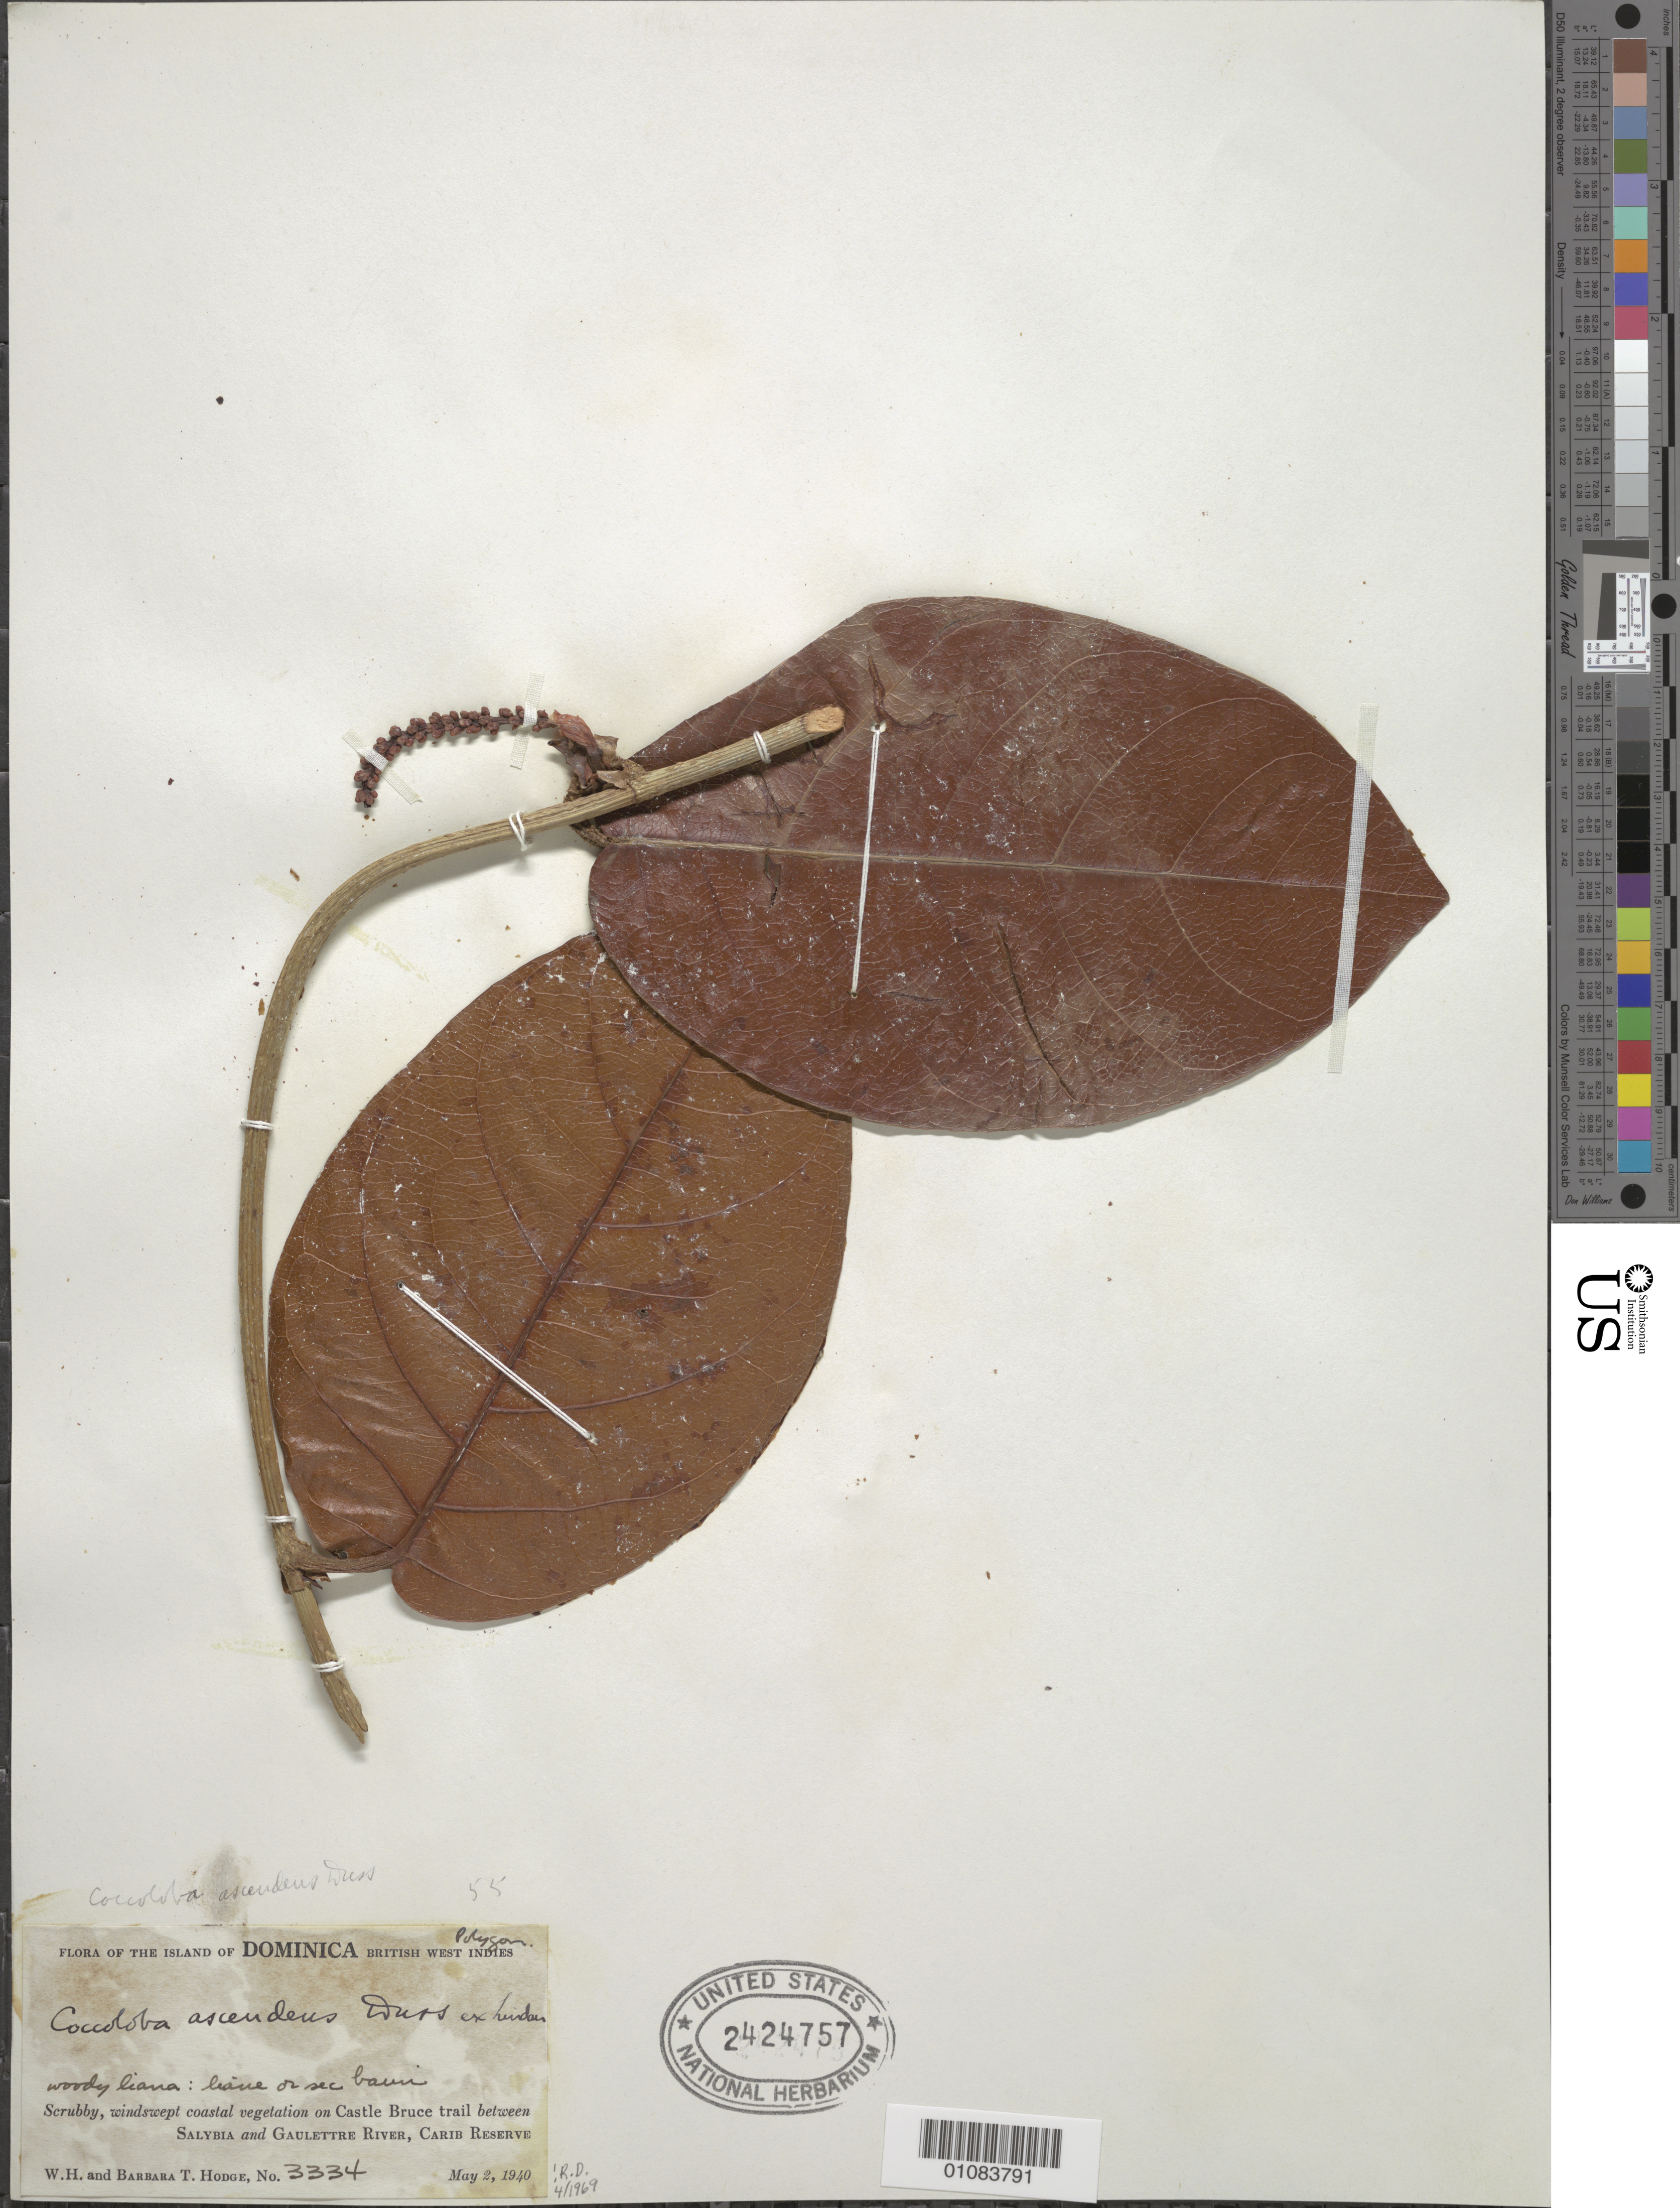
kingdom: Plantae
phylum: Tracheophyta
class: Magnoliopsida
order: Caryophyllales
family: Polygonaceae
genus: Coccoloba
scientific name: Coccoloba ascendens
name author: Duss ex Lindau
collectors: W. Hodge & B. Hodge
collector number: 3334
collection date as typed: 02 May 1940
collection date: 1940-05-02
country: Dominica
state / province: St. David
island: Dominica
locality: Castle Bruce trail between Salybia and Gaulettre River, Carib Reserve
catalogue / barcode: US 2424757